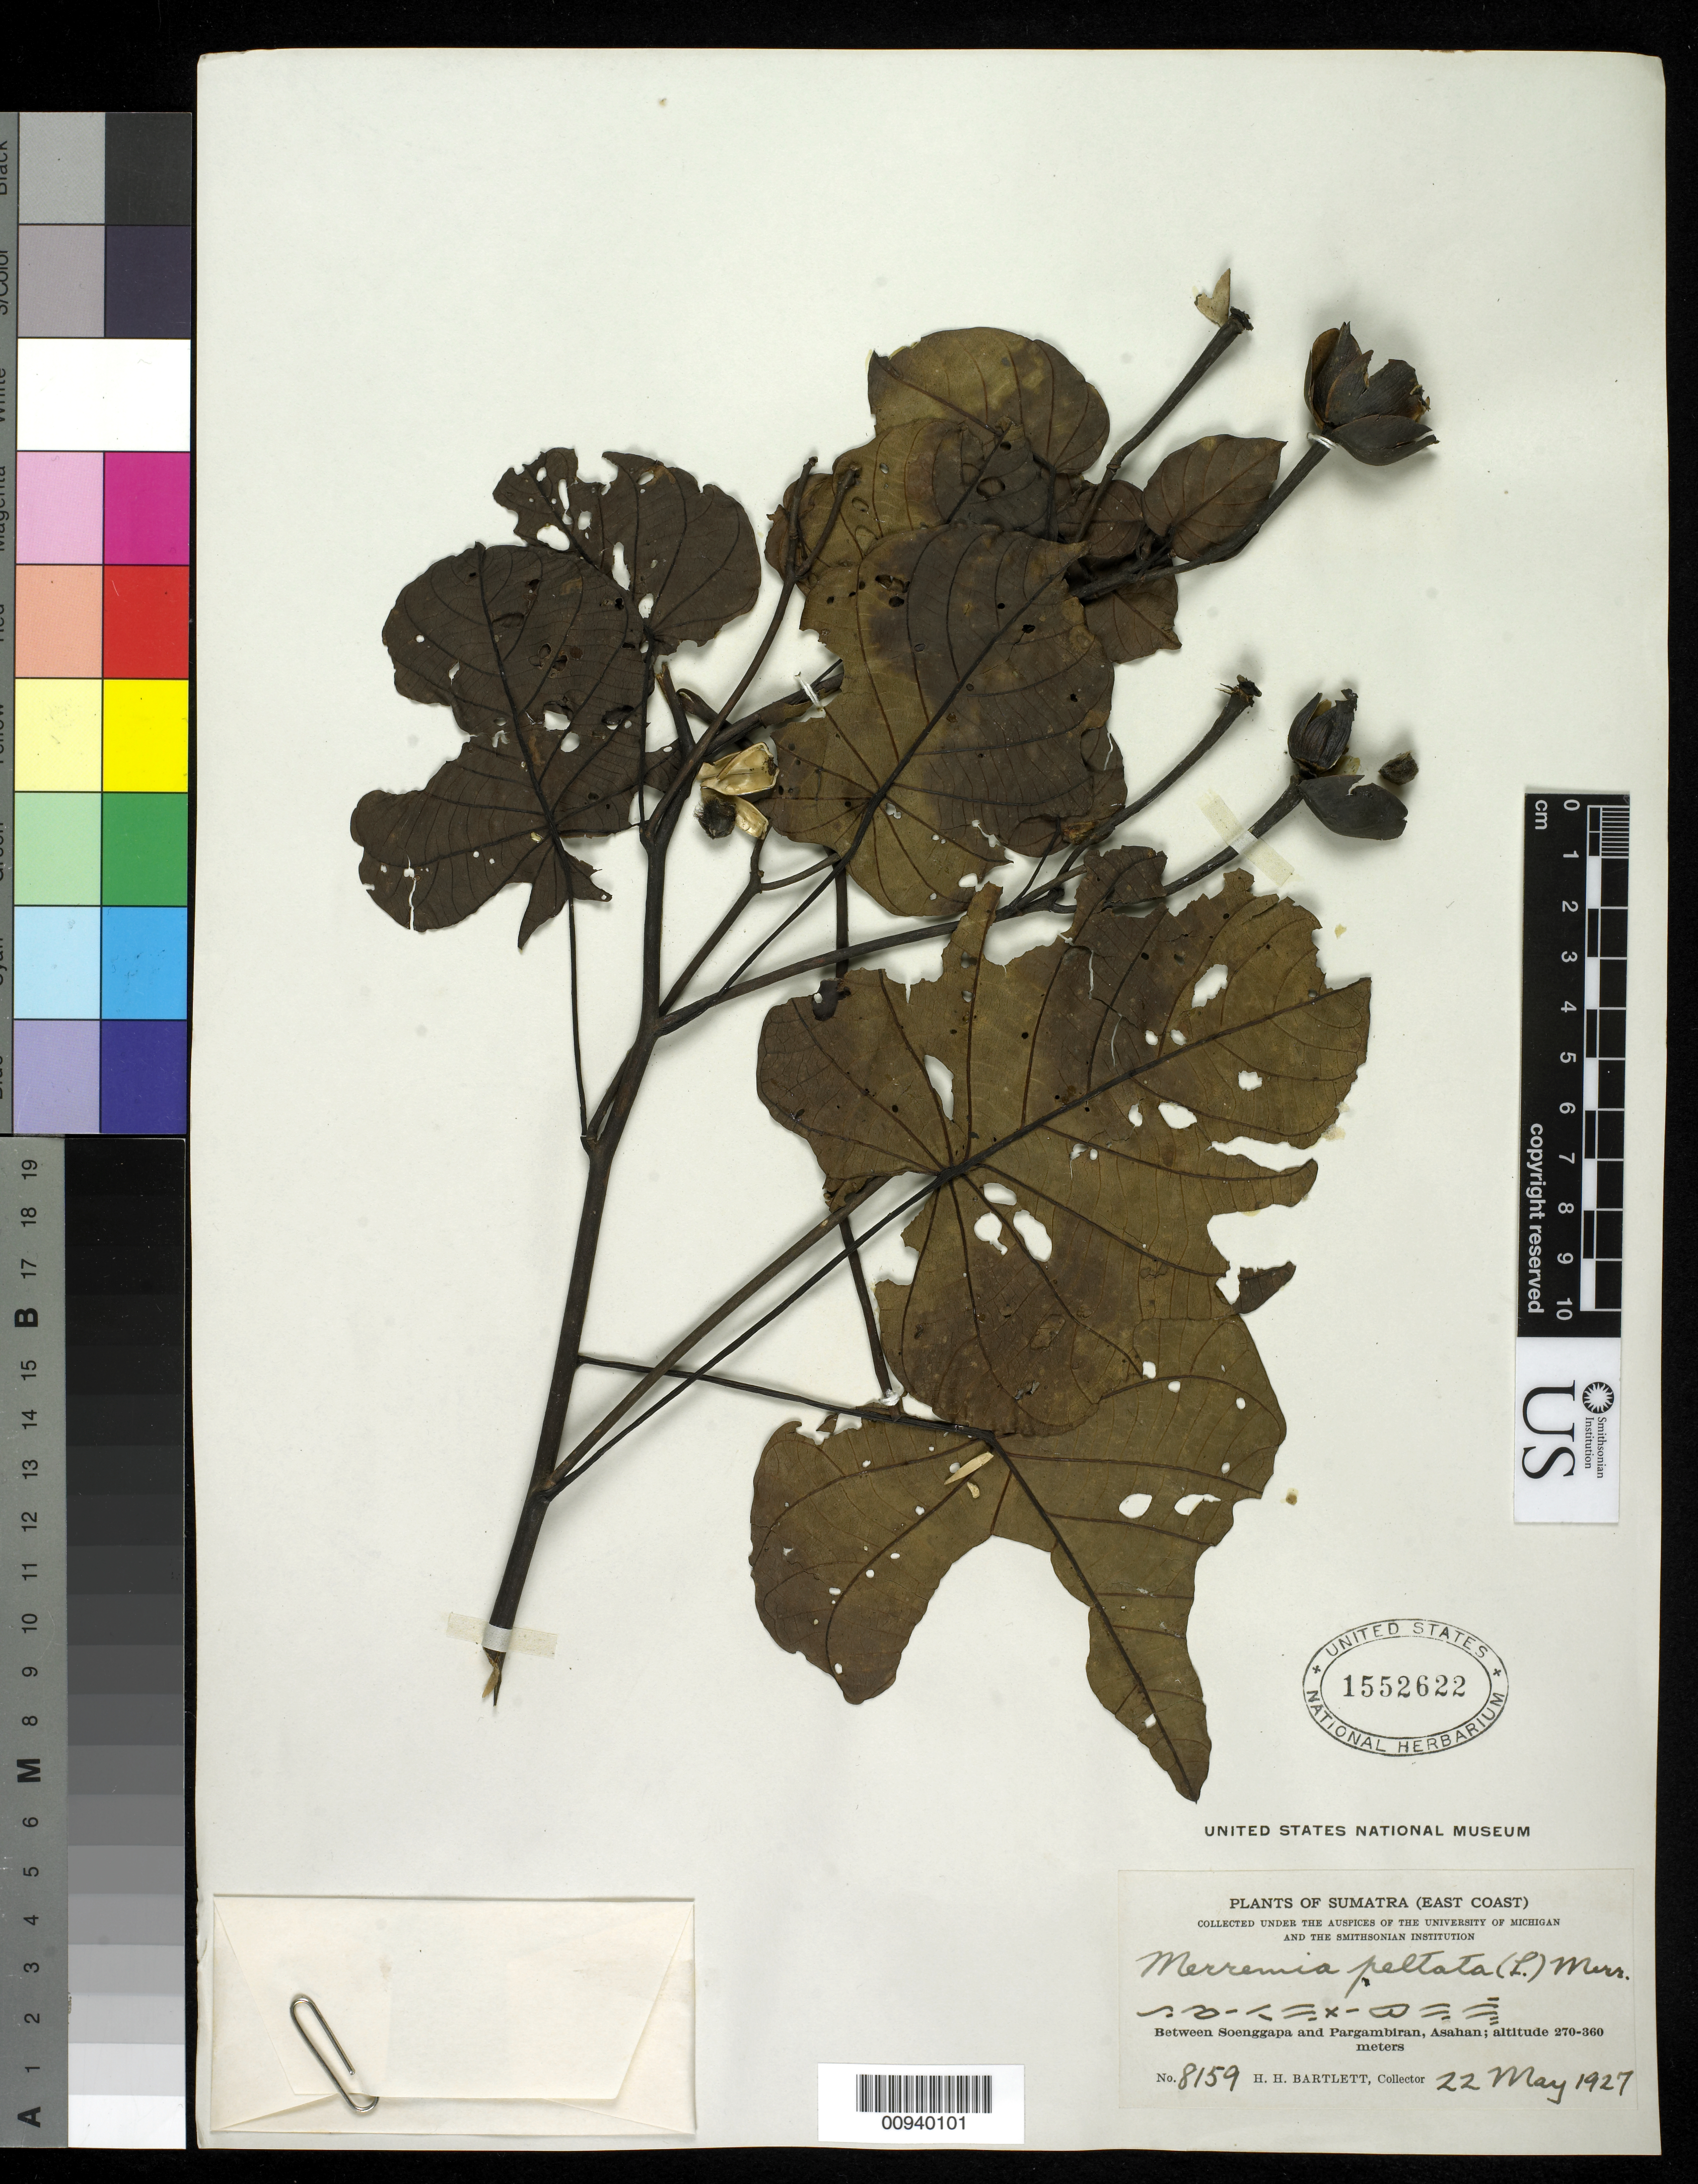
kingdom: Plantae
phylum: Tracheophyta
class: Magnoliopsida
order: Solanales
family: Convolvulaceae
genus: Decalobanthus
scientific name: Decalobanthus peltatus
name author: (L.) A. R. Simões & Staples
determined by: Wagner, W. L., (BOT), Smithsonian Institution - National Museum of Natural History (UNITED STATES)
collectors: H. H. Bartlett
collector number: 8159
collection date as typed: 22 May 1927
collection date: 1927-05-22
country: Indonesia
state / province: Sumatra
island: Sumatra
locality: East coast. Between Soenggapa and Pargambiran, Asahan.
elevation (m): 270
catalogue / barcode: US 1552622